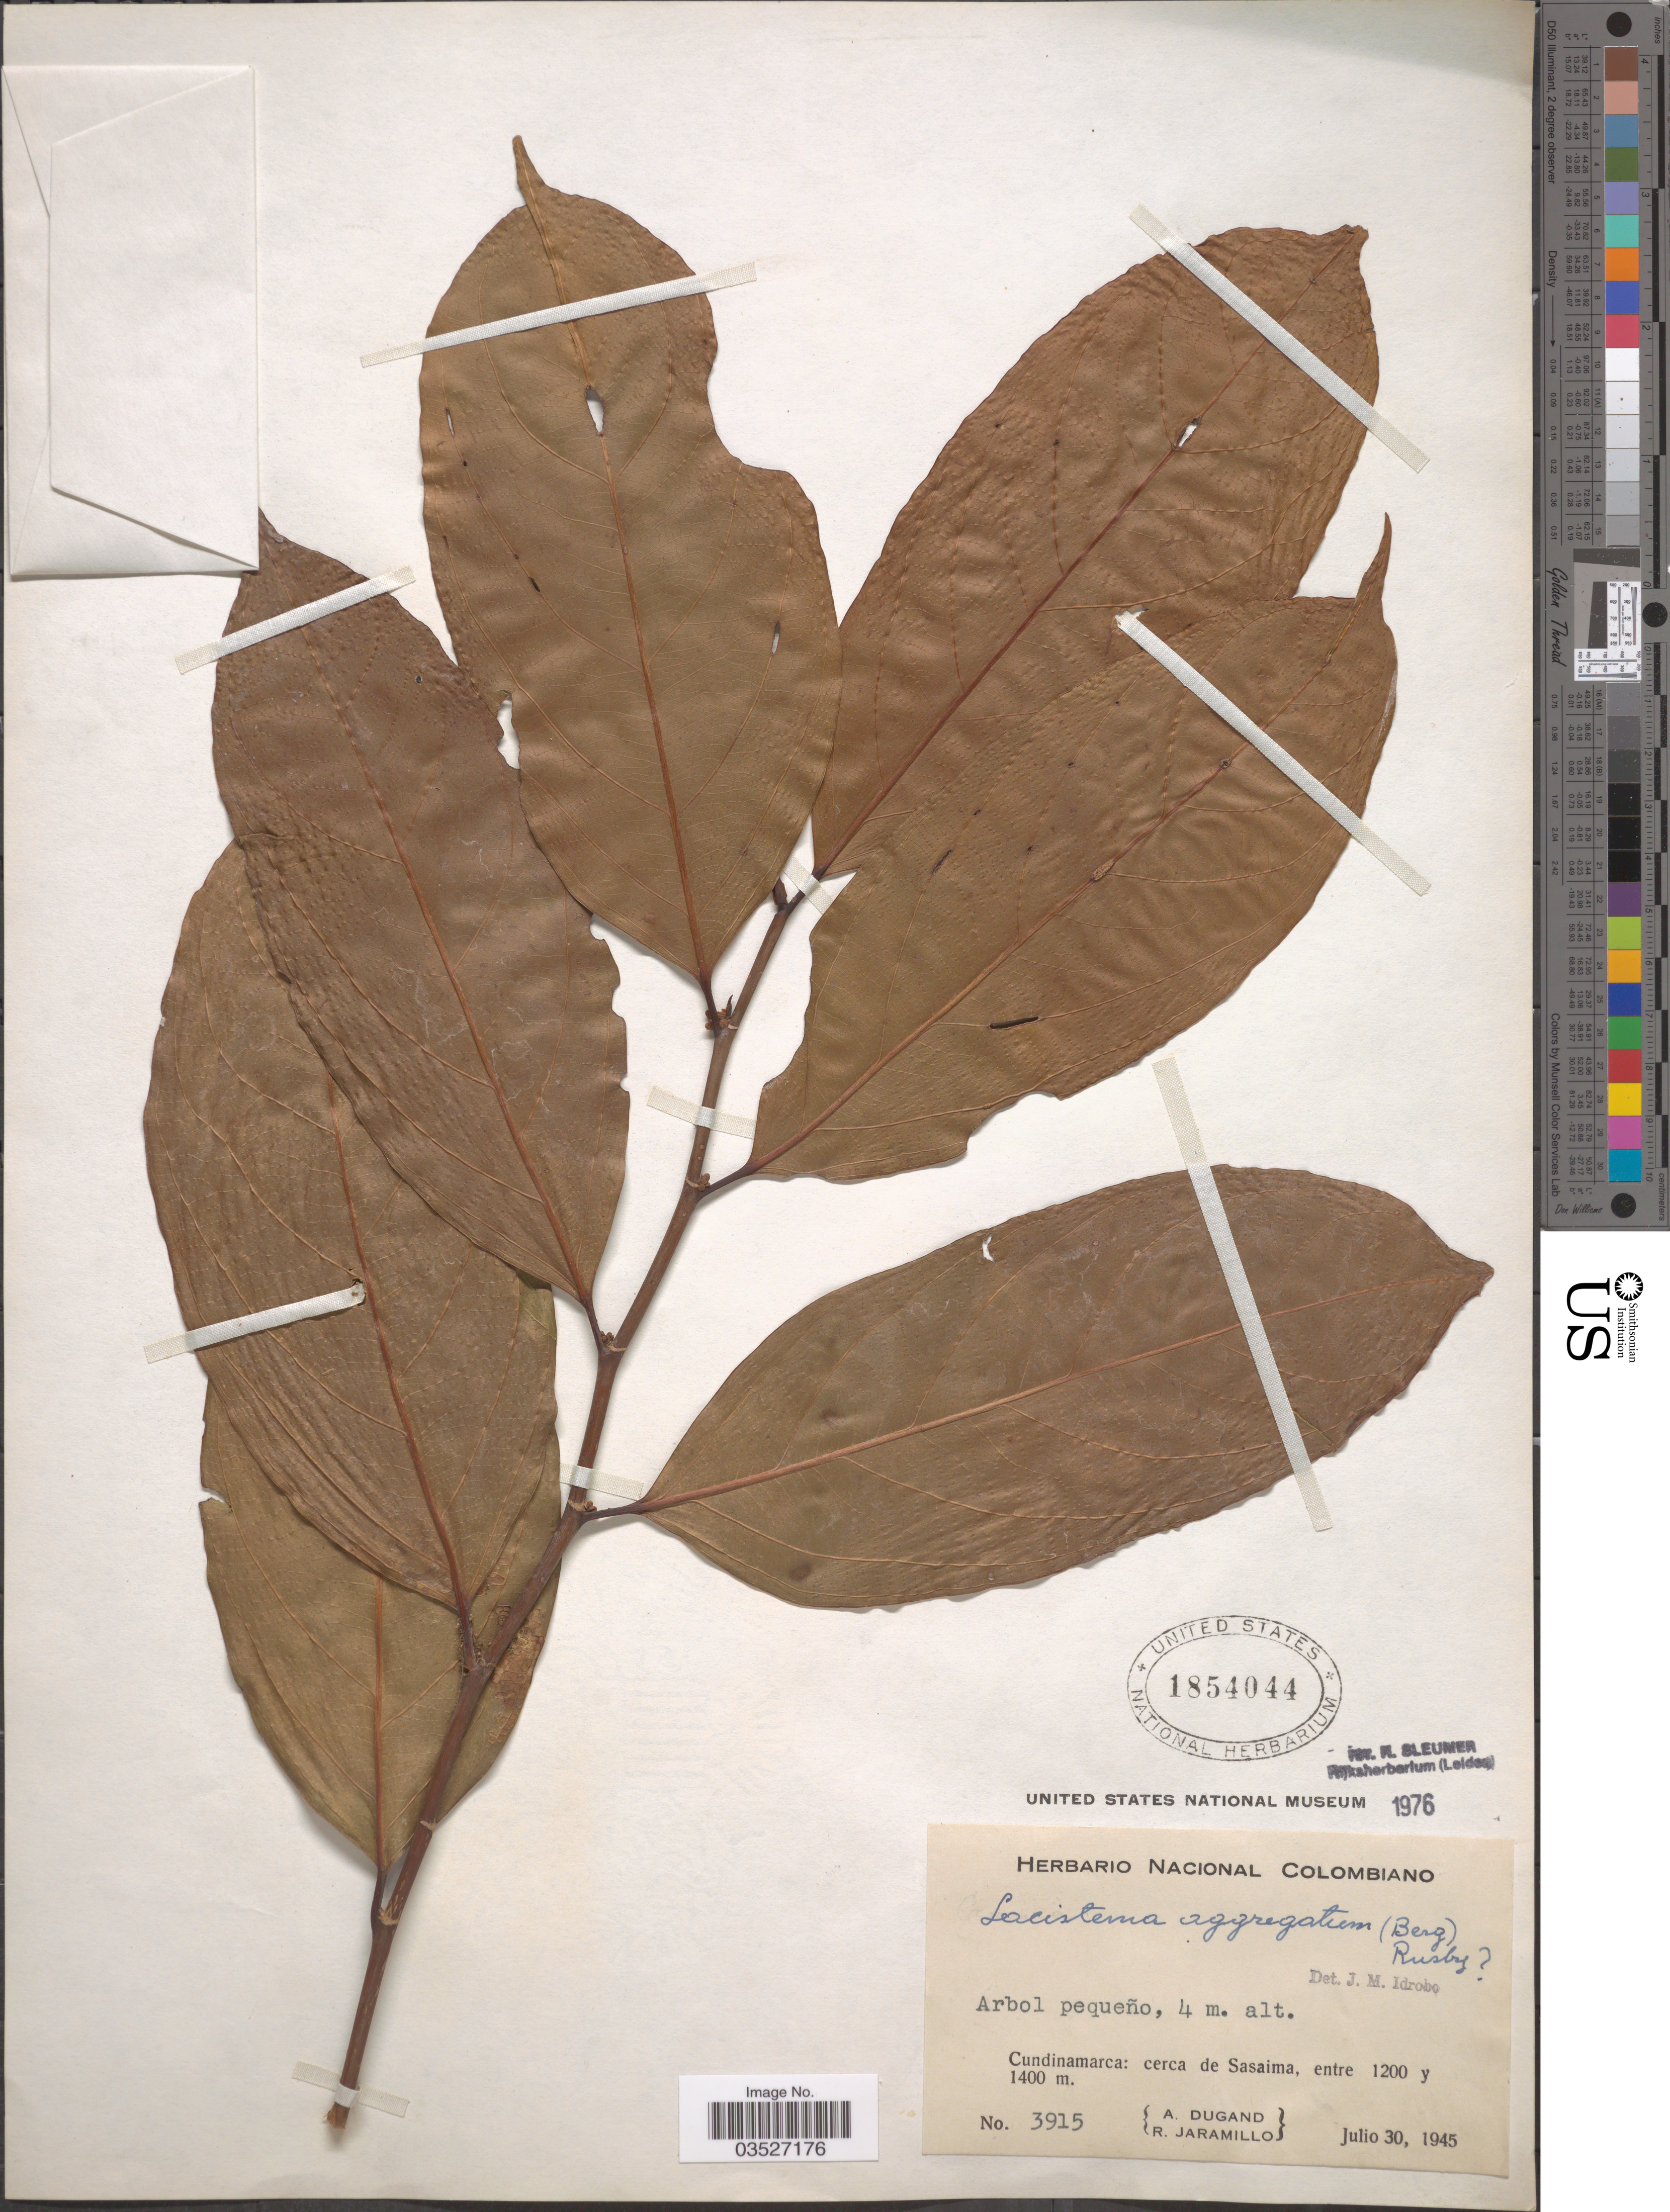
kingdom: Plantae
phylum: Tracheophyta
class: Magnoliopsida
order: Malpighiales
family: Lacistemataceae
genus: Lacistema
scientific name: Lacistema aggregatum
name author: (P.J. Bergius) Rusby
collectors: A. Dugand & R. Jaramillo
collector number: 3915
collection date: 1945-07-30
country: Colombia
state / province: Cundinamarca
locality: Cerca de Sasaima.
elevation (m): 1200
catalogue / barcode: US 1854044